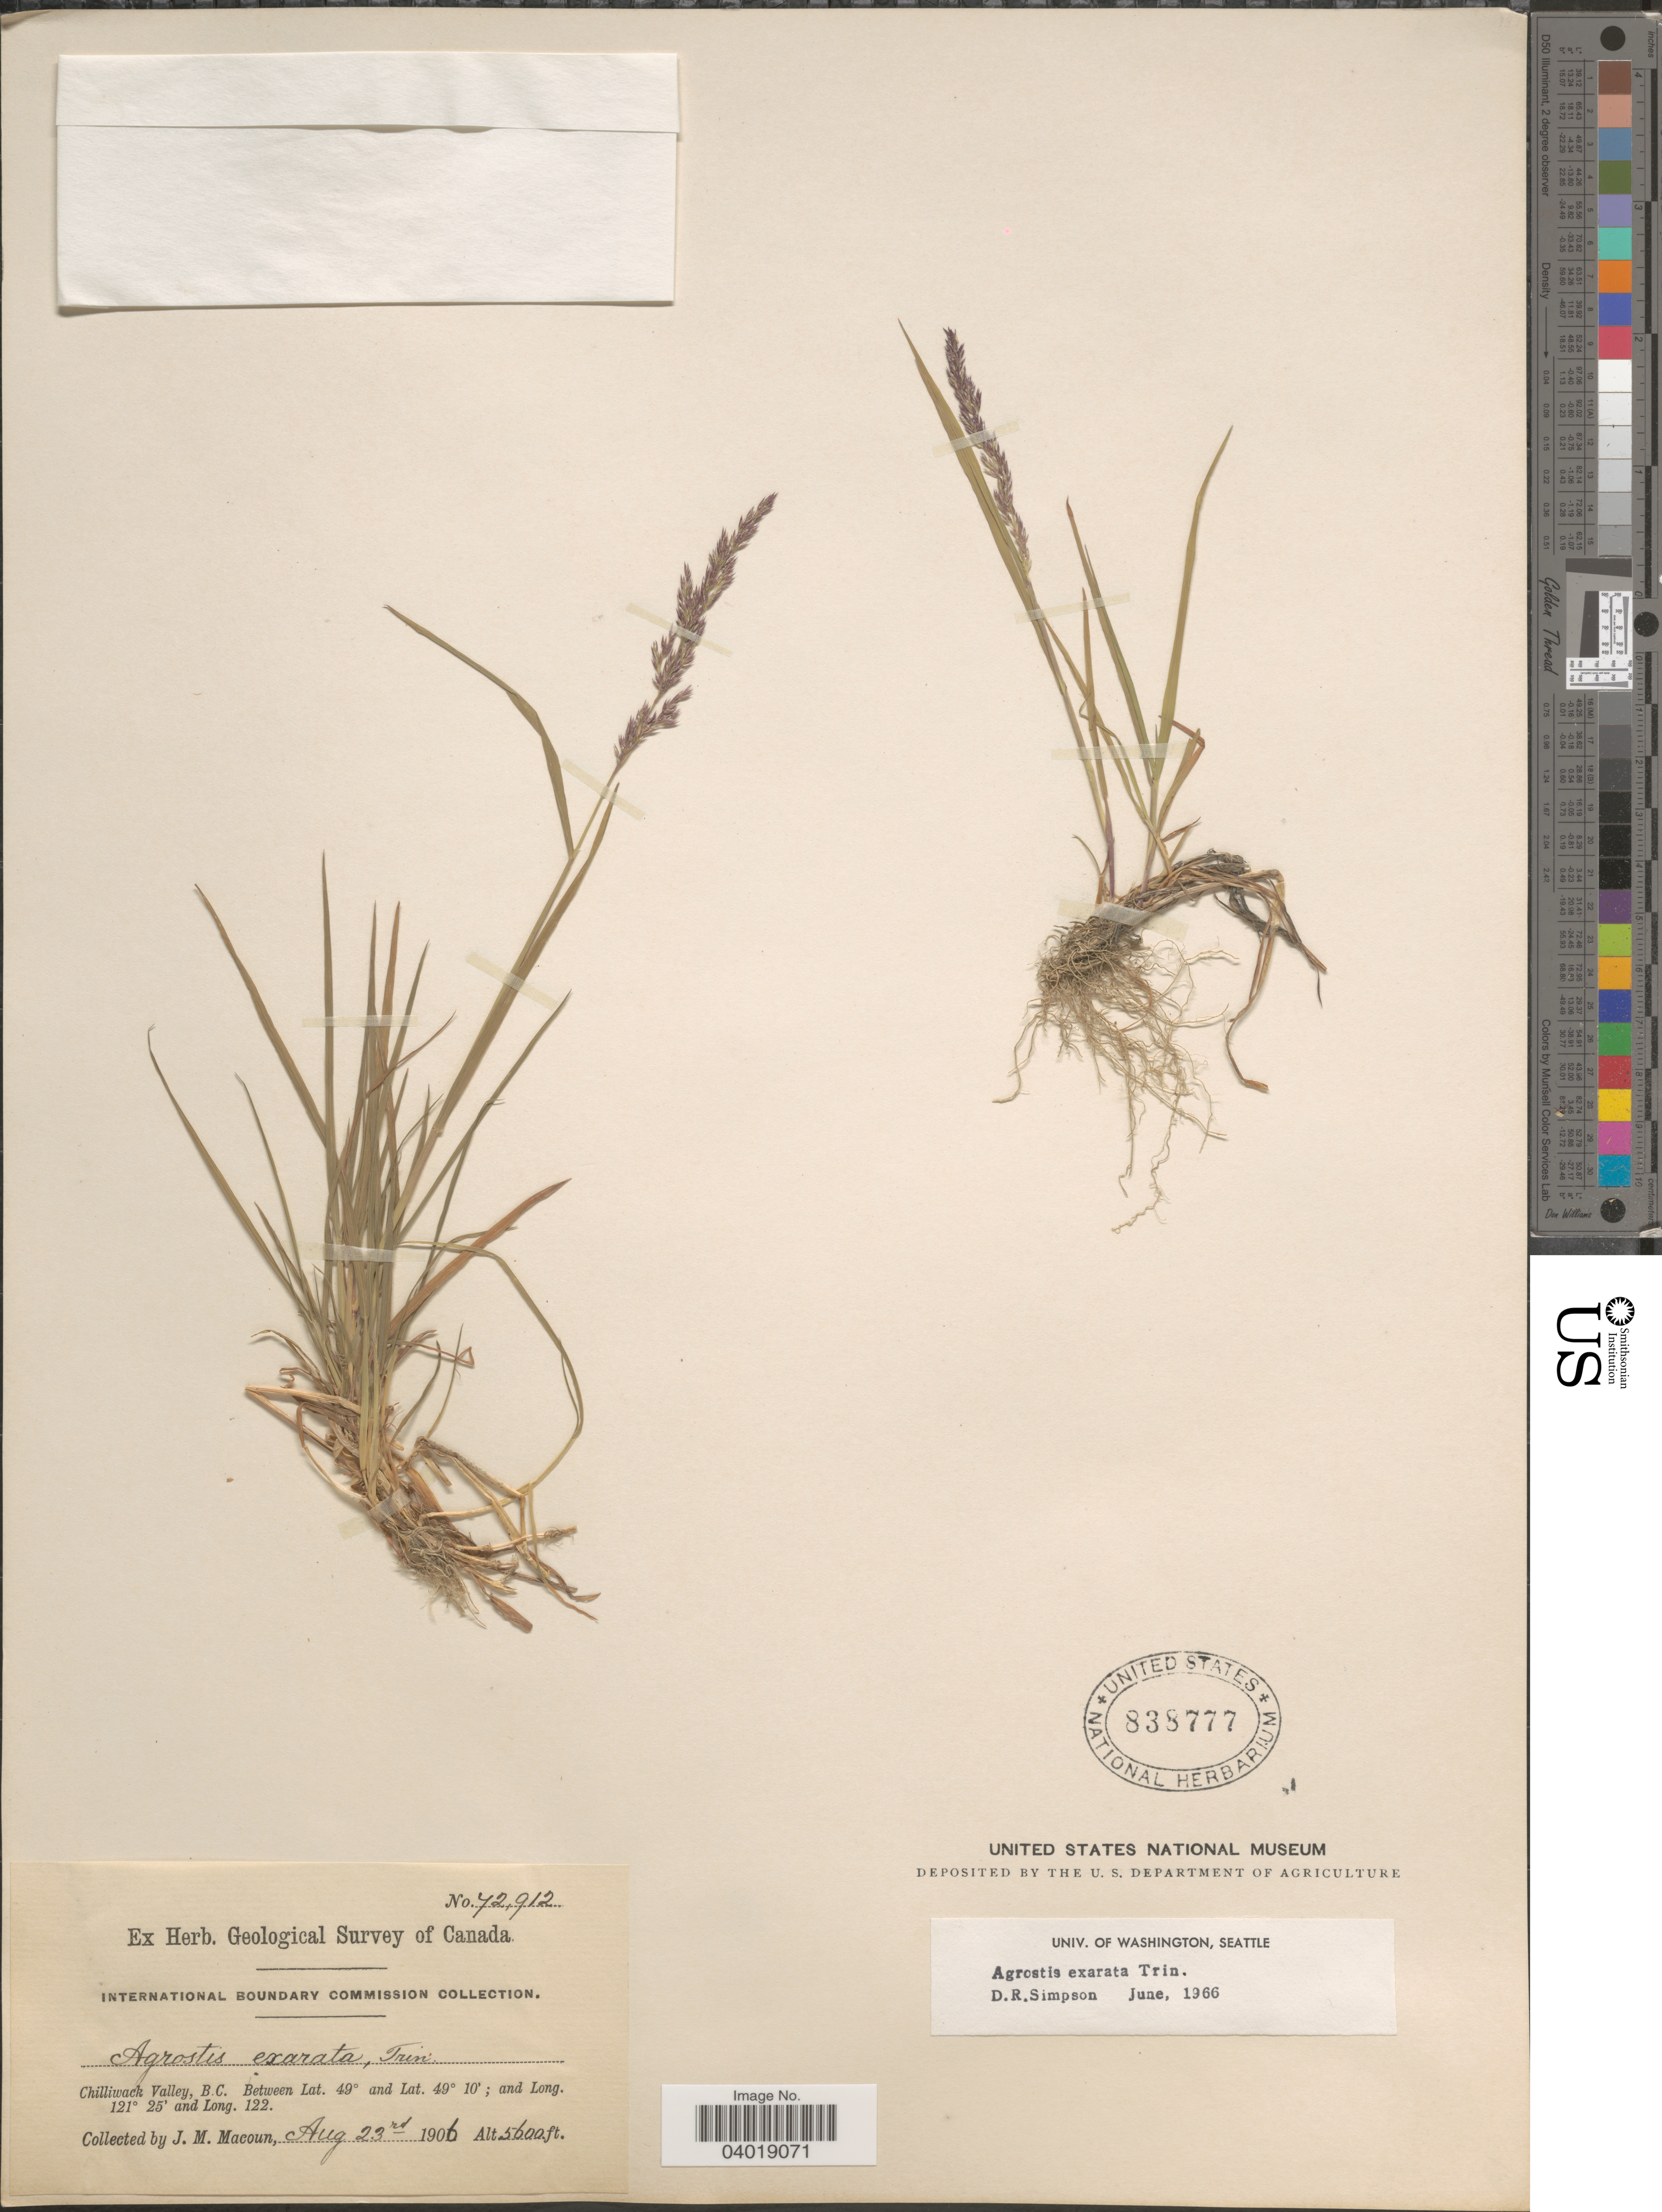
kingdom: Plantae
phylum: Tracheophyta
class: Liliopsida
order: Poales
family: Poaceae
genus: Agrostis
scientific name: Agrostis exarata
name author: Trin.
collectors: J. M. Macoun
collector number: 72912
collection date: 1906-08-23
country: Canada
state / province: British Columbia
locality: Chilliwack Valley.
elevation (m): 1707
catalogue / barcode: US 838777